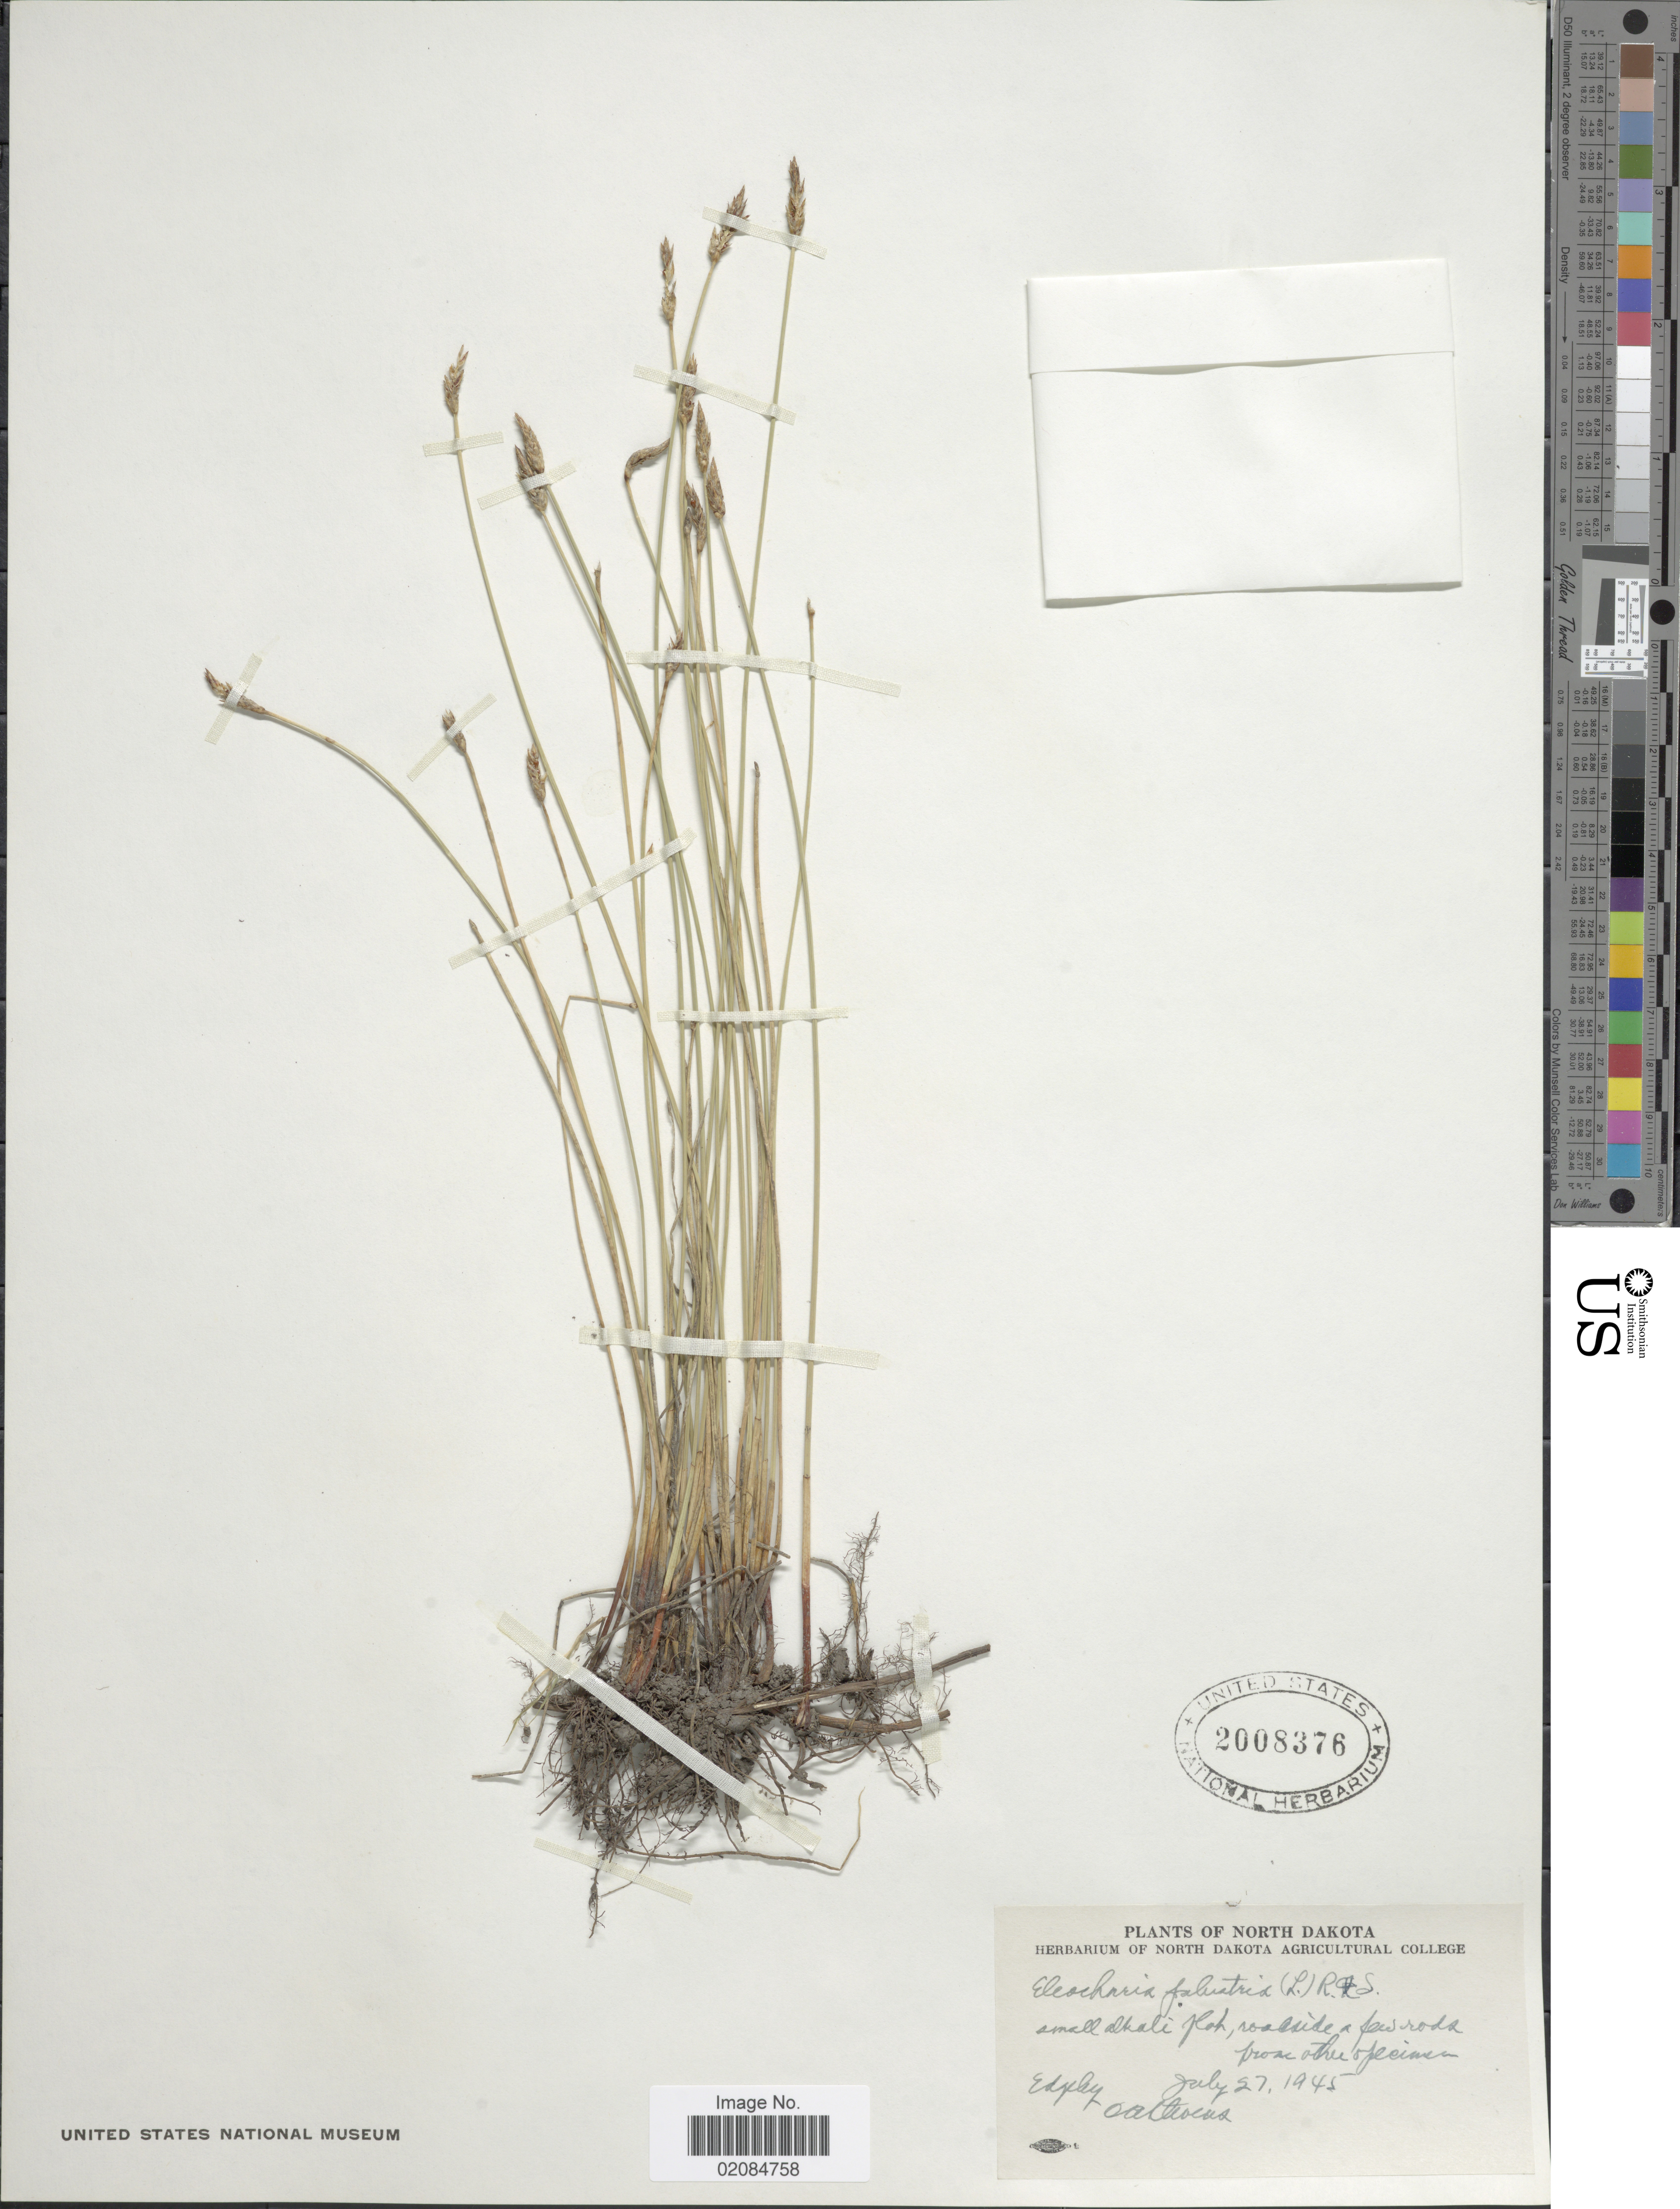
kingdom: Plantae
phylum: Tracheophyta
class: Liliopsida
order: Poales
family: Cyperaceae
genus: Eleocharis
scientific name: Eleocharis palustris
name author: (L.) Roem. & Schult.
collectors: O. A. Stevens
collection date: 1945-07-27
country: United States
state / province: North Dakota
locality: Roadside a few rods from other specimen. Edgeley.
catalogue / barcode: US 2008376